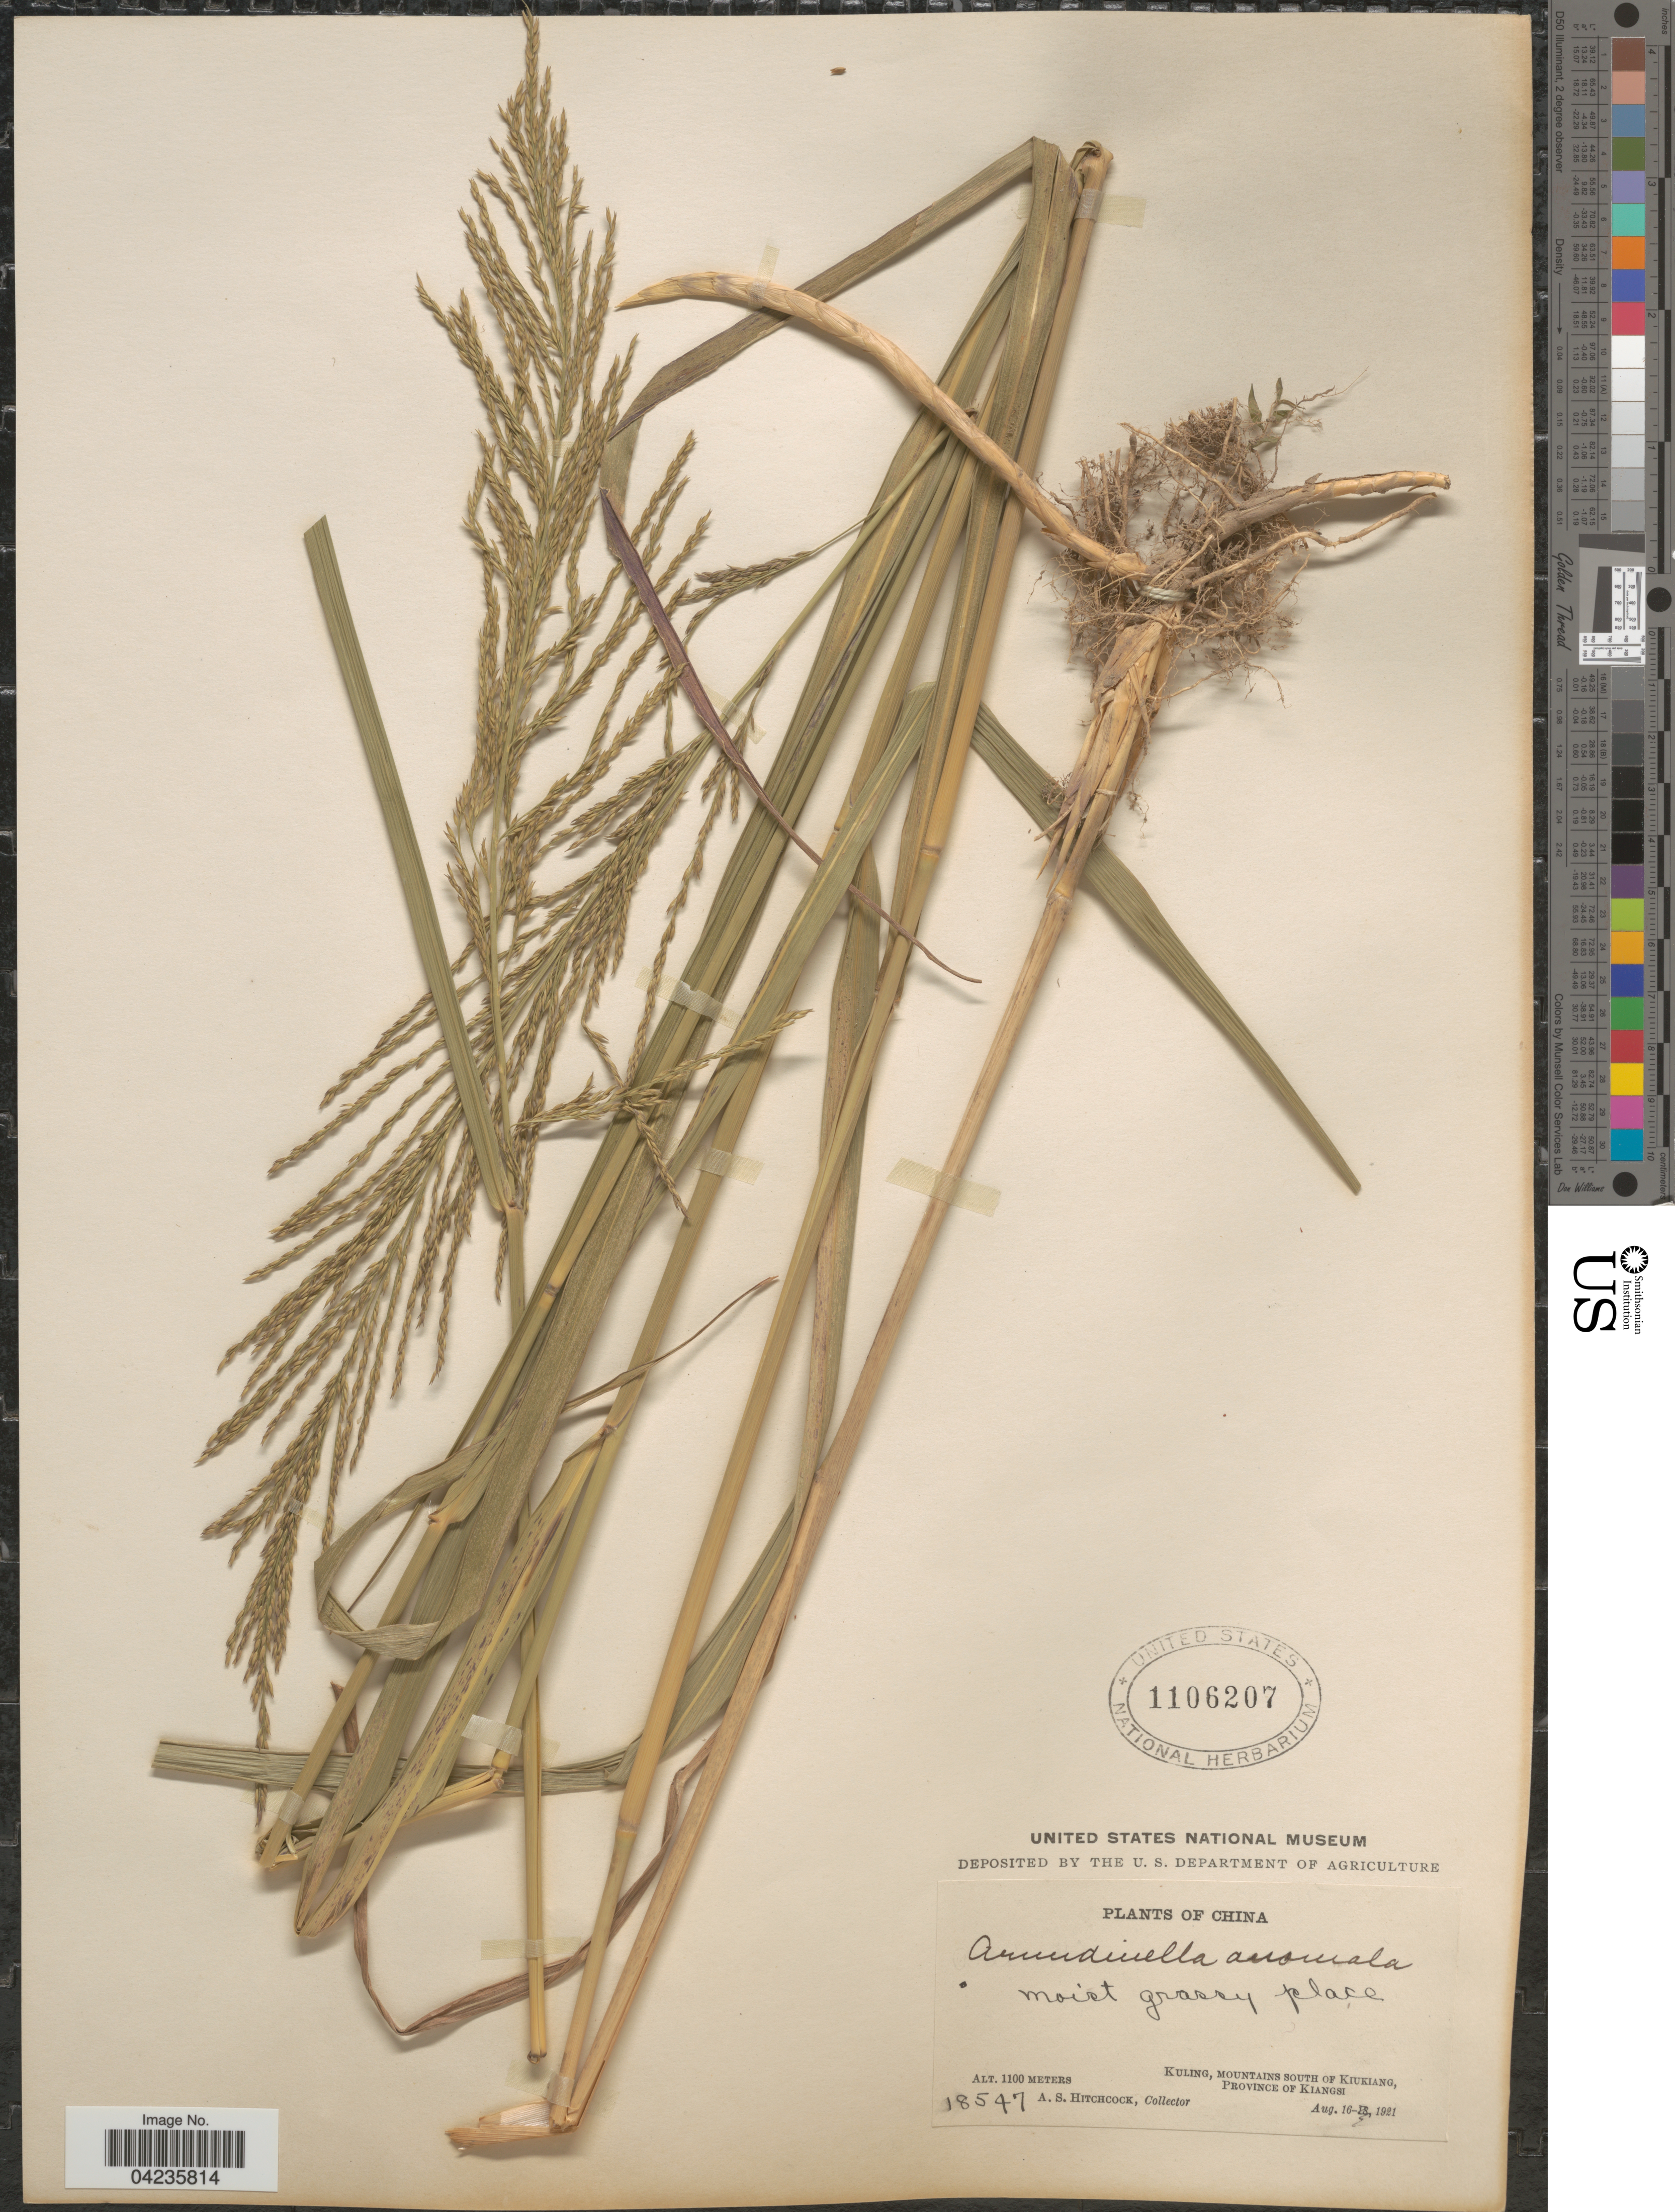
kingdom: Plantae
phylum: Tracheophyta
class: Liliopsida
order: Poales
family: Poaceae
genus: Arundinella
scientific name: Arundinella hirta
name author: (Thunb.) Tanaka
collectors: A. S. Hitchcock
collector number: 18547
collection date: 1921-08-16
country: China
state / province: Jiangsu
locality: Kuling, mountains south of Kiukiang, Province of Kiangsi.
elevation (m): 1100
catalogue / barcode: US 1106207